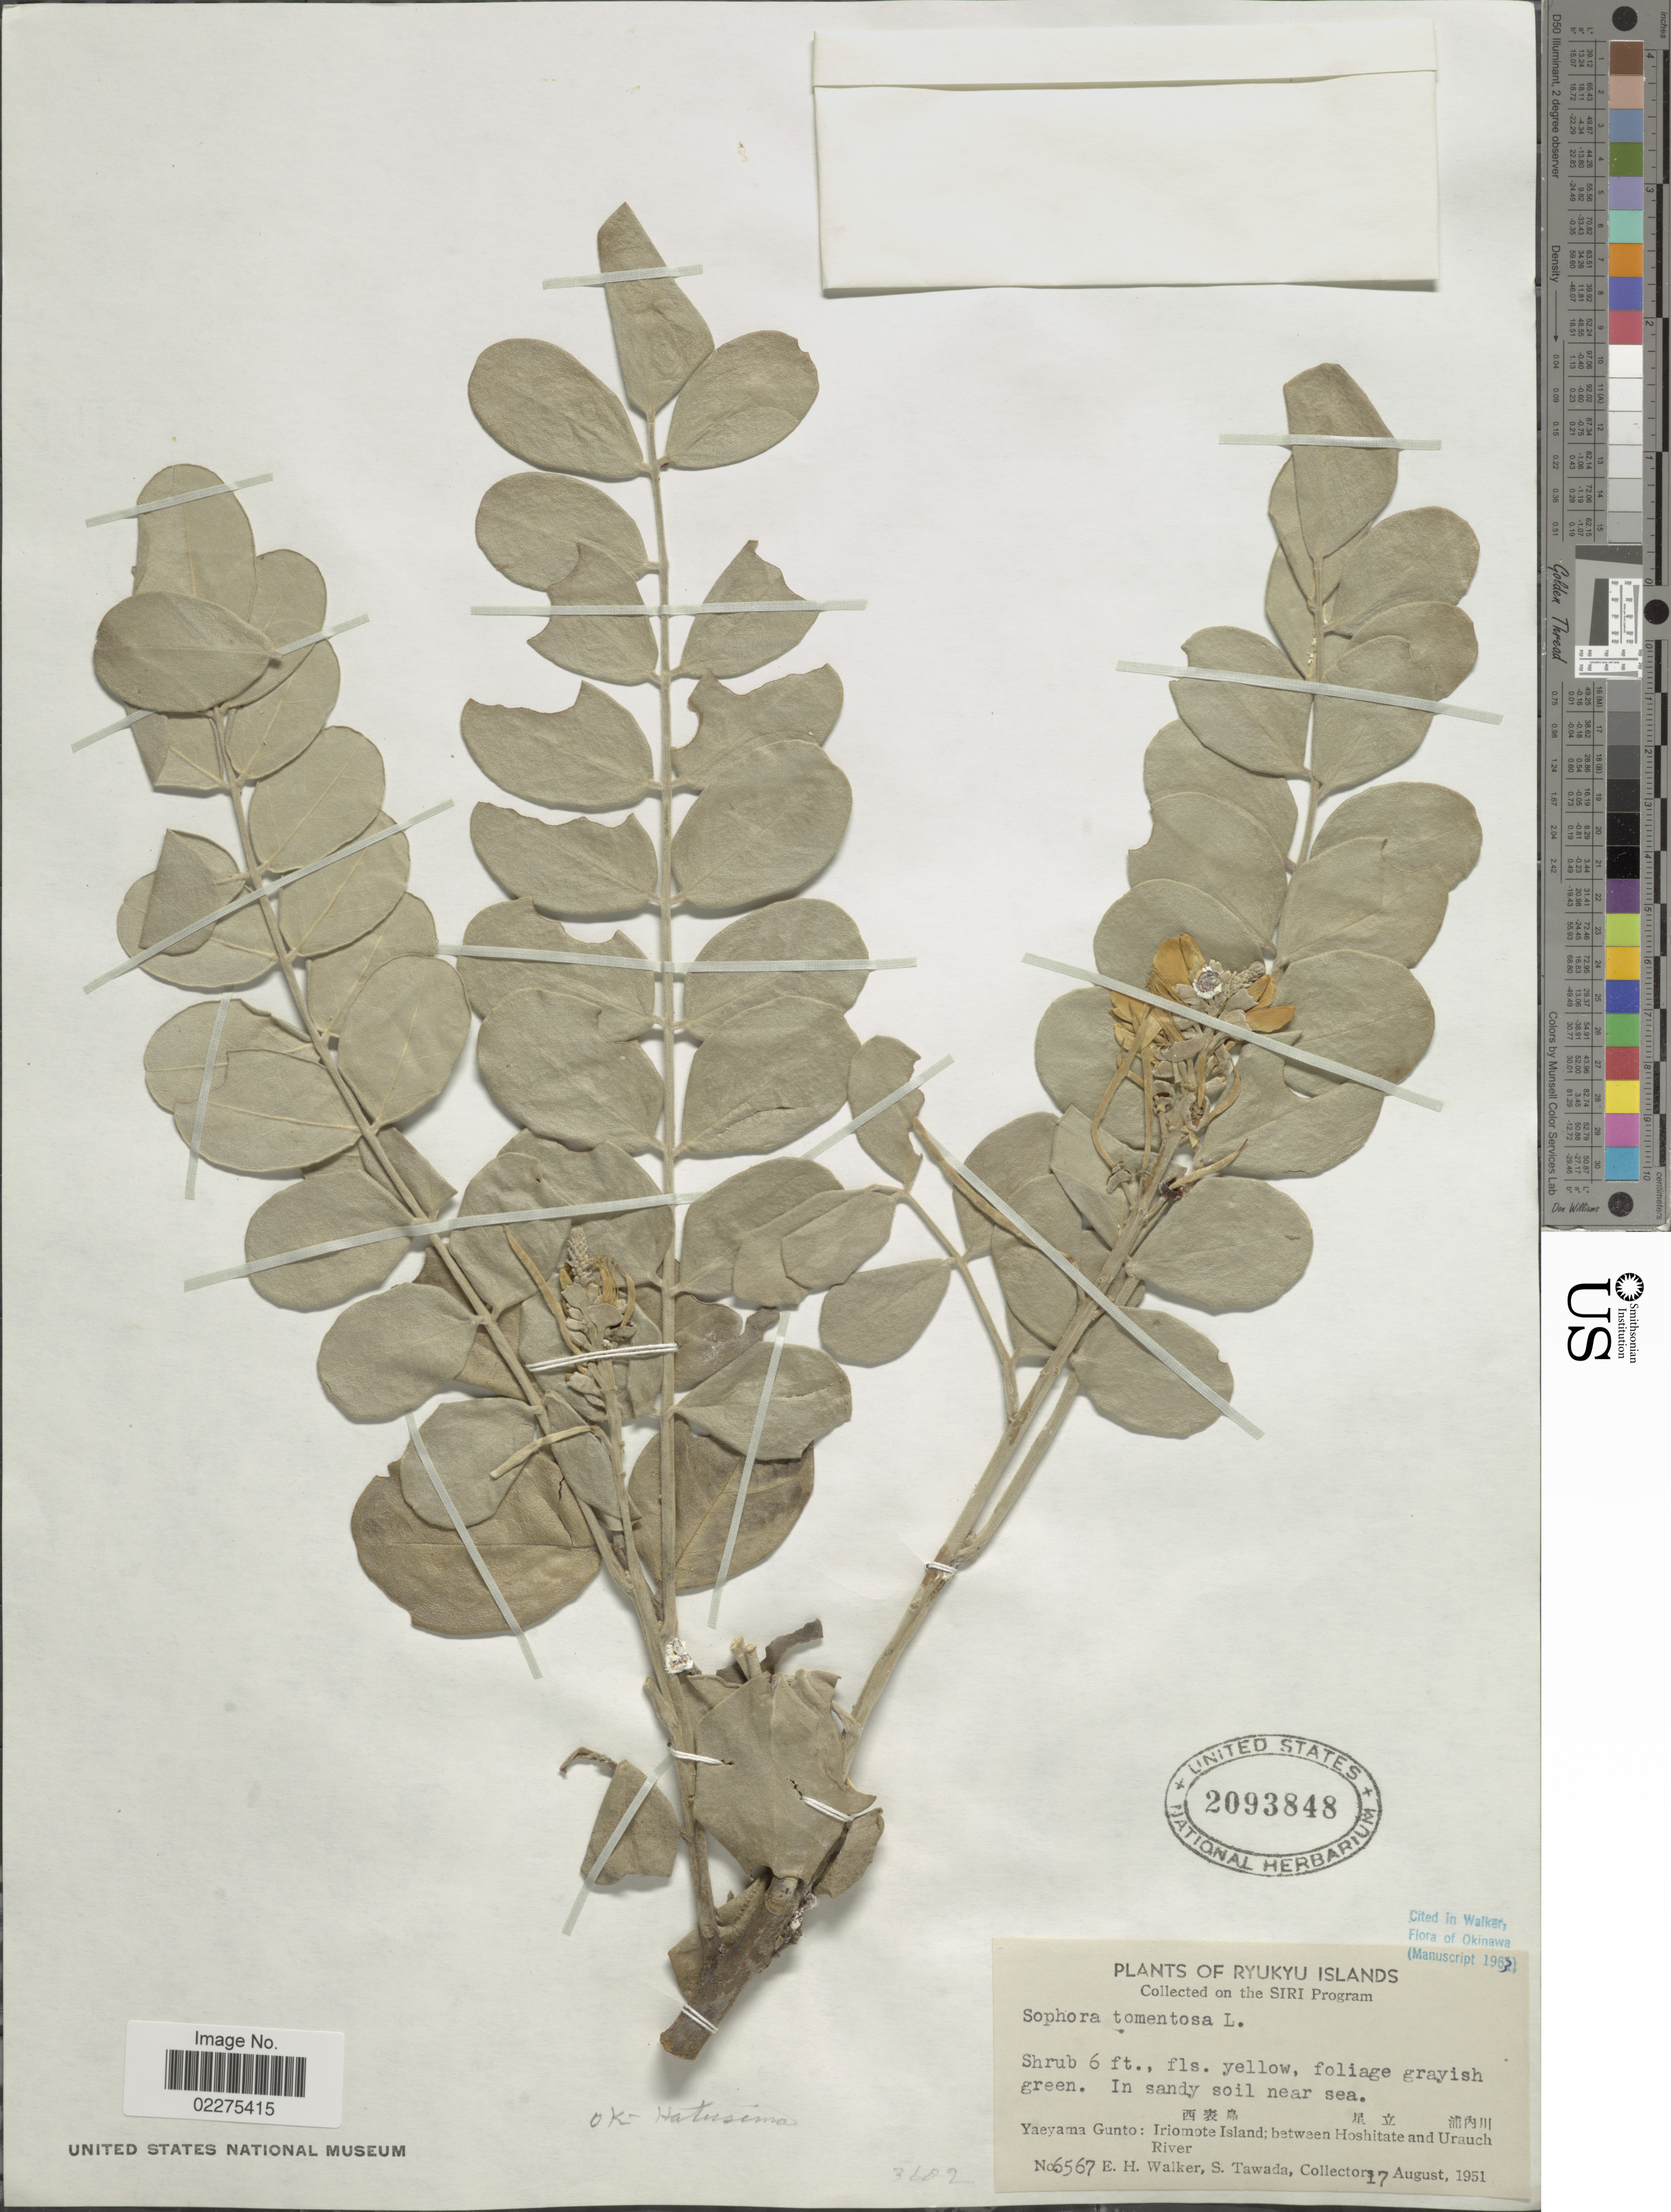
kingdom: Plantae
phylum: Tracheophyta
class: Magnoliopsida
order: Fabales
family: Fabaceae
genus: Sophora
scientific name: Sophora tomentosa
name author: L.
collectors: E. H. Walker & S. Tawada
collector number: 6567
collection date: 1951-08-17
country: Japan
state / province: Okinawa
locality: Ryukyu Islands. Yaeyama Gunto: Iriomote Island; between Hoshitate and Urauch River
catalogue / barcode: US 2093848